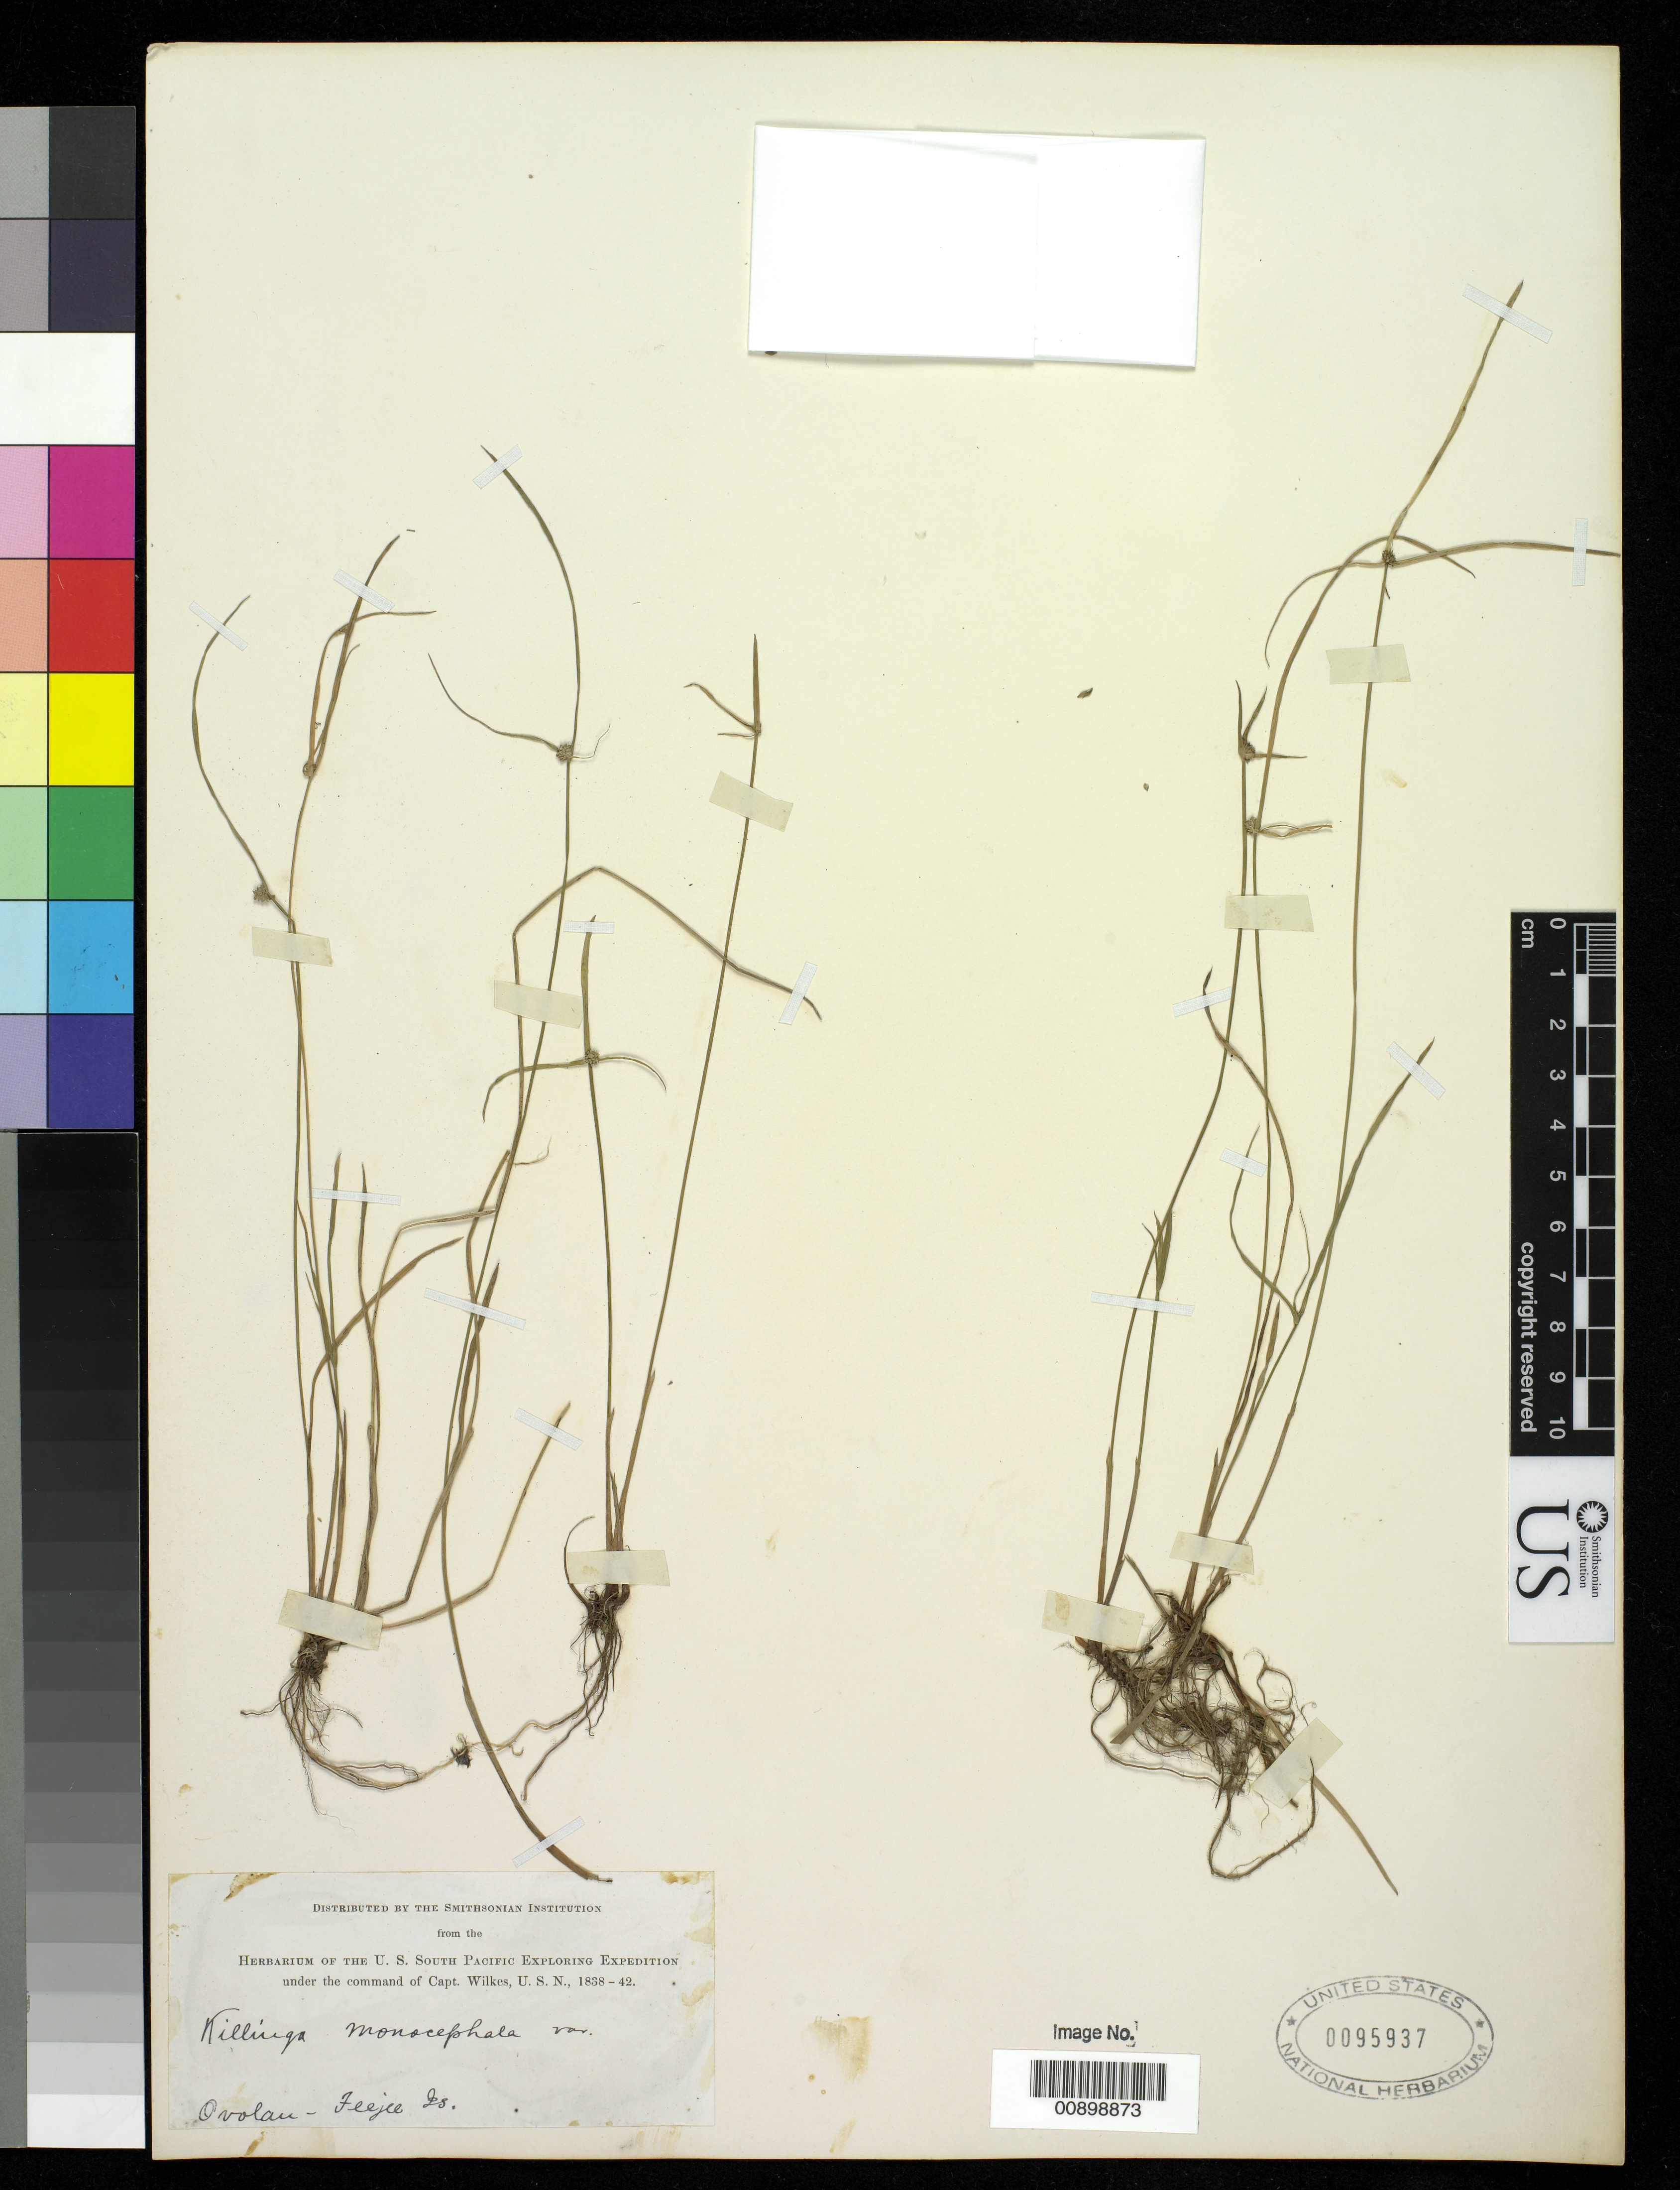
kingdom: Plantae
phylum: Tracheophyta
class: Liliopsida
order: Poales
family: Cyperaceae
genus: Cyperus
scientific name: Cyperus brevifolius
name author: (Rottb.) Hassk.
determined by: Strong, M. T., (US), Smithsonian Institution - National Museum of Natural History (UNITED STATES)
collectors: Wilkes Explor. Exped.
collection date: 1838/1842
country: Fiji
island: Ovalau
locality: Ovolau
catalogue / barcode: US 95937